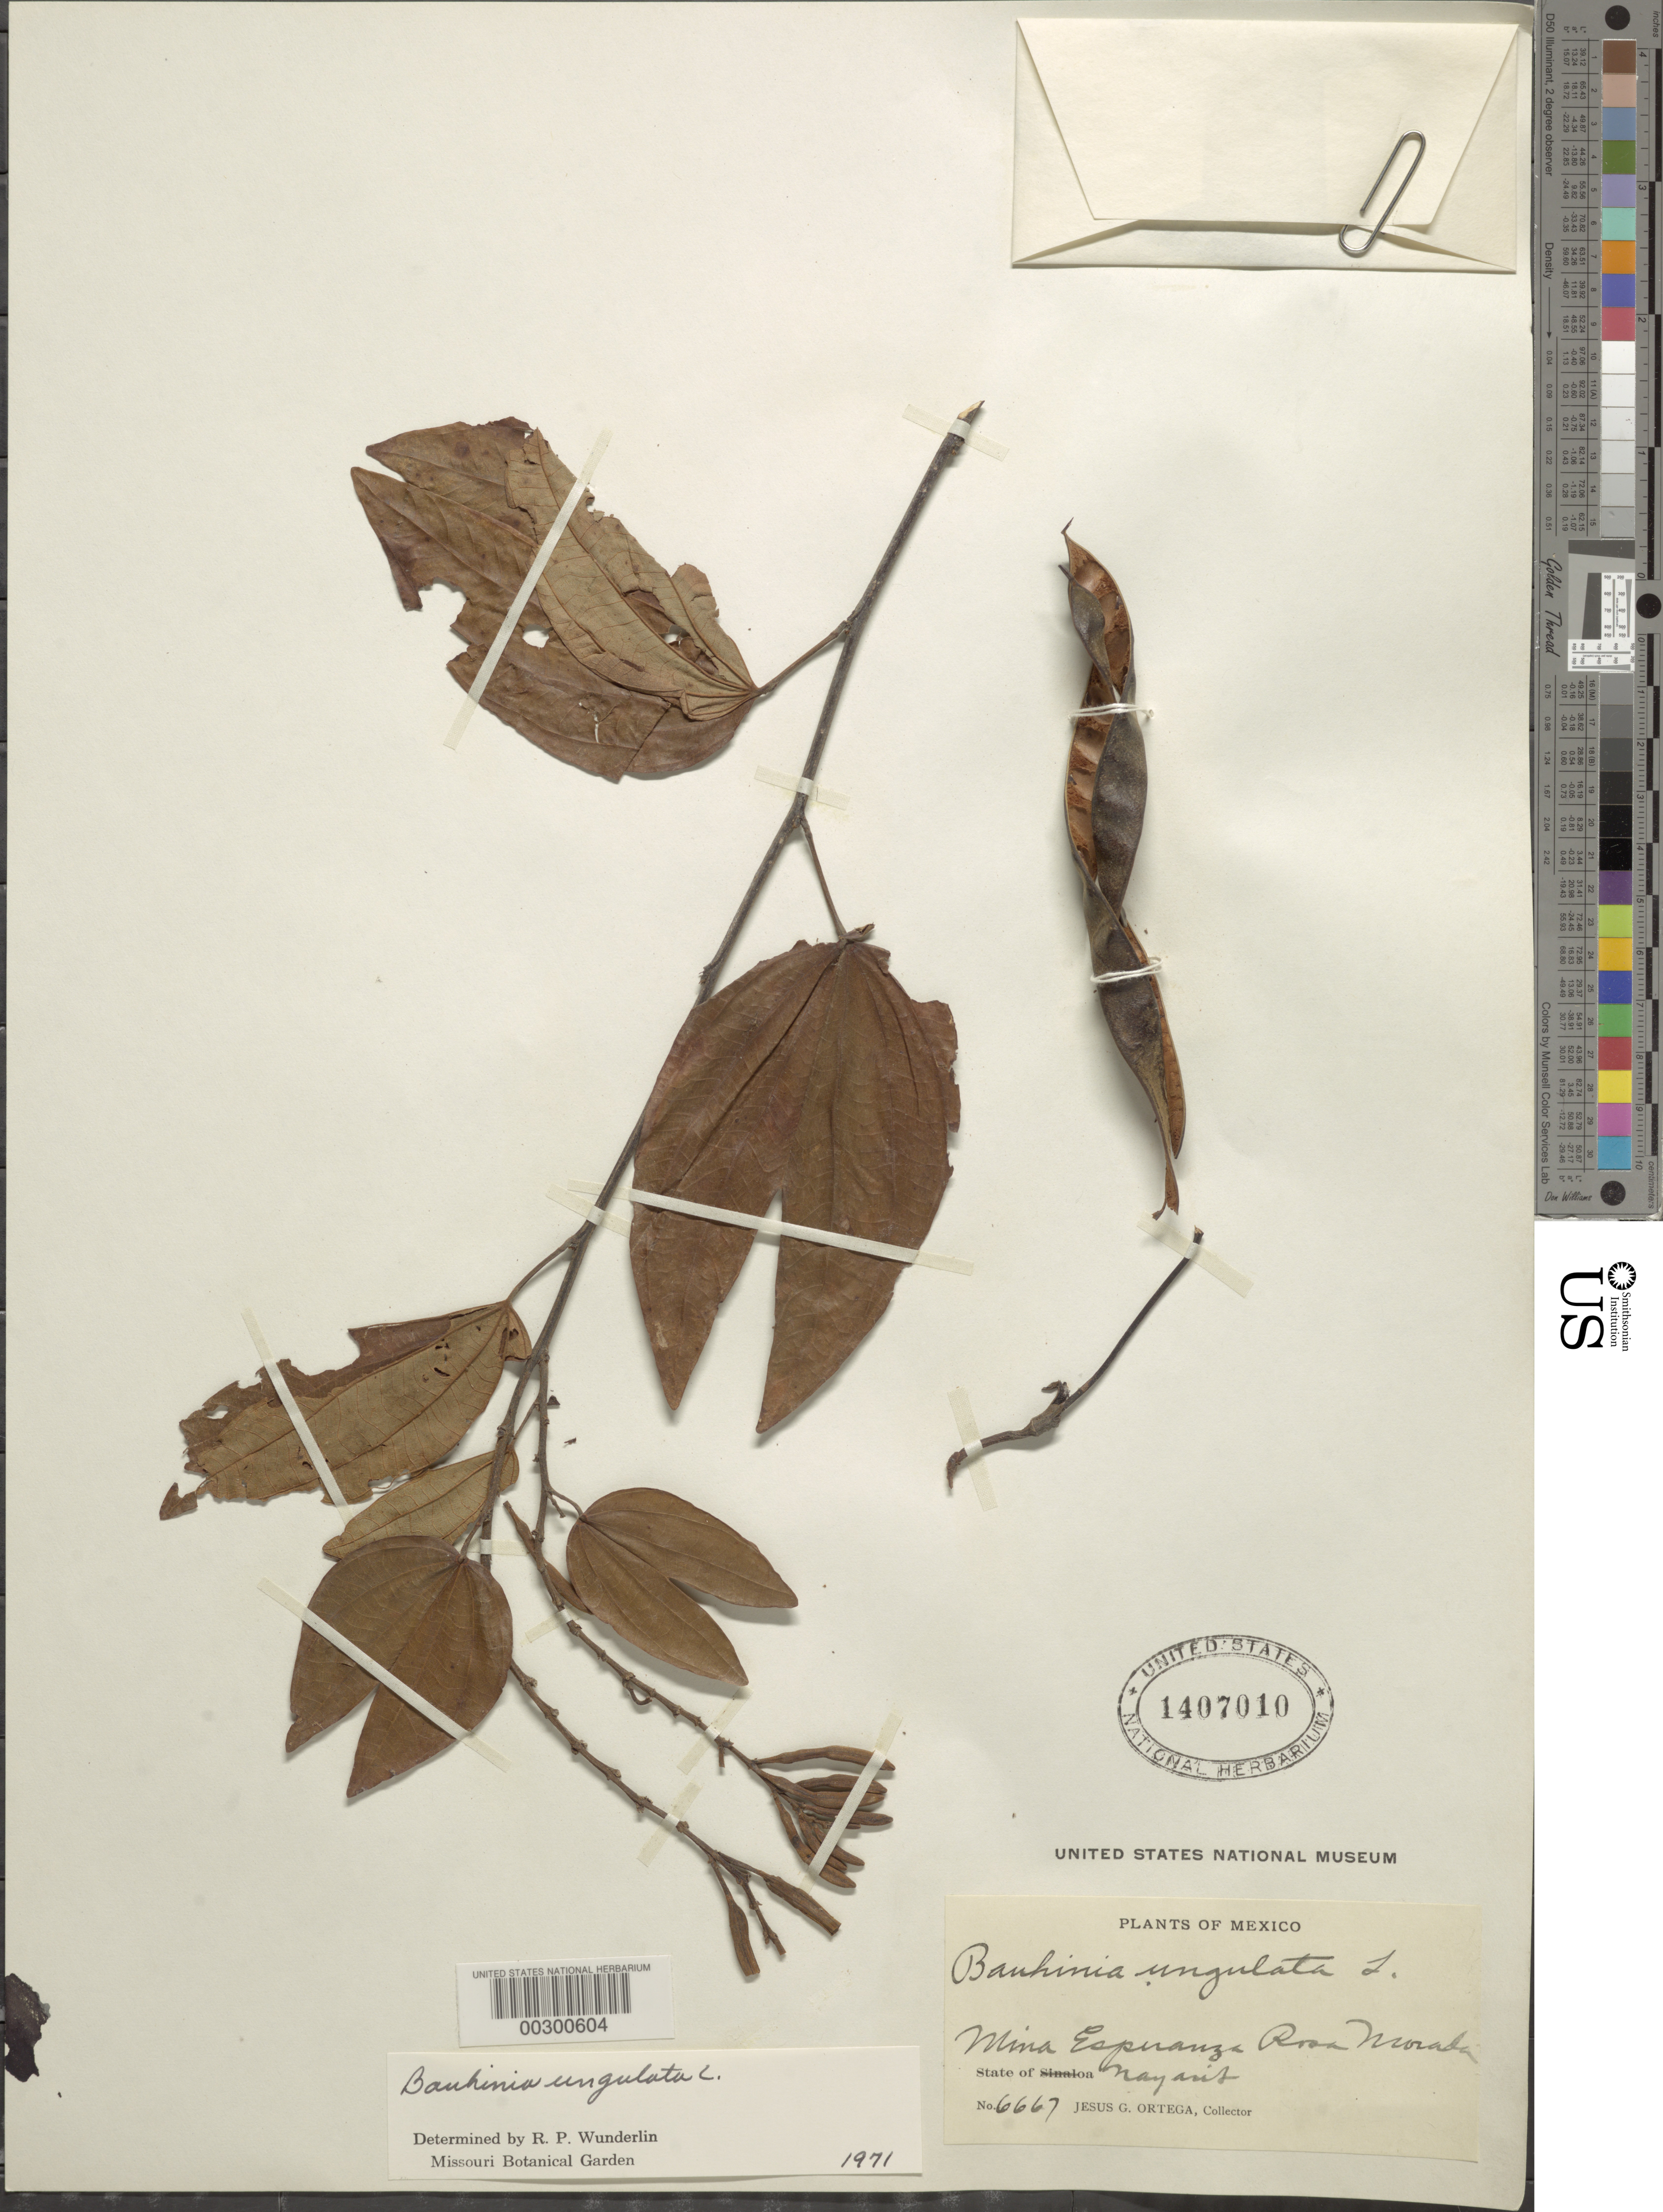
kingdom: Plantae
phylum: Tracheophyta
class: Magnoliopsida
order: Fabales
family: Fabaceae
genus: Bauhinia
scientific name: Bauhinia ungulata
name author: L.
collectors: J. Ortega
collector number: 6667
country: Mexico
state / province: Nayarit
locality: Mina Esperanza Rosa Morada.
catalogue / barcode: US 1407010